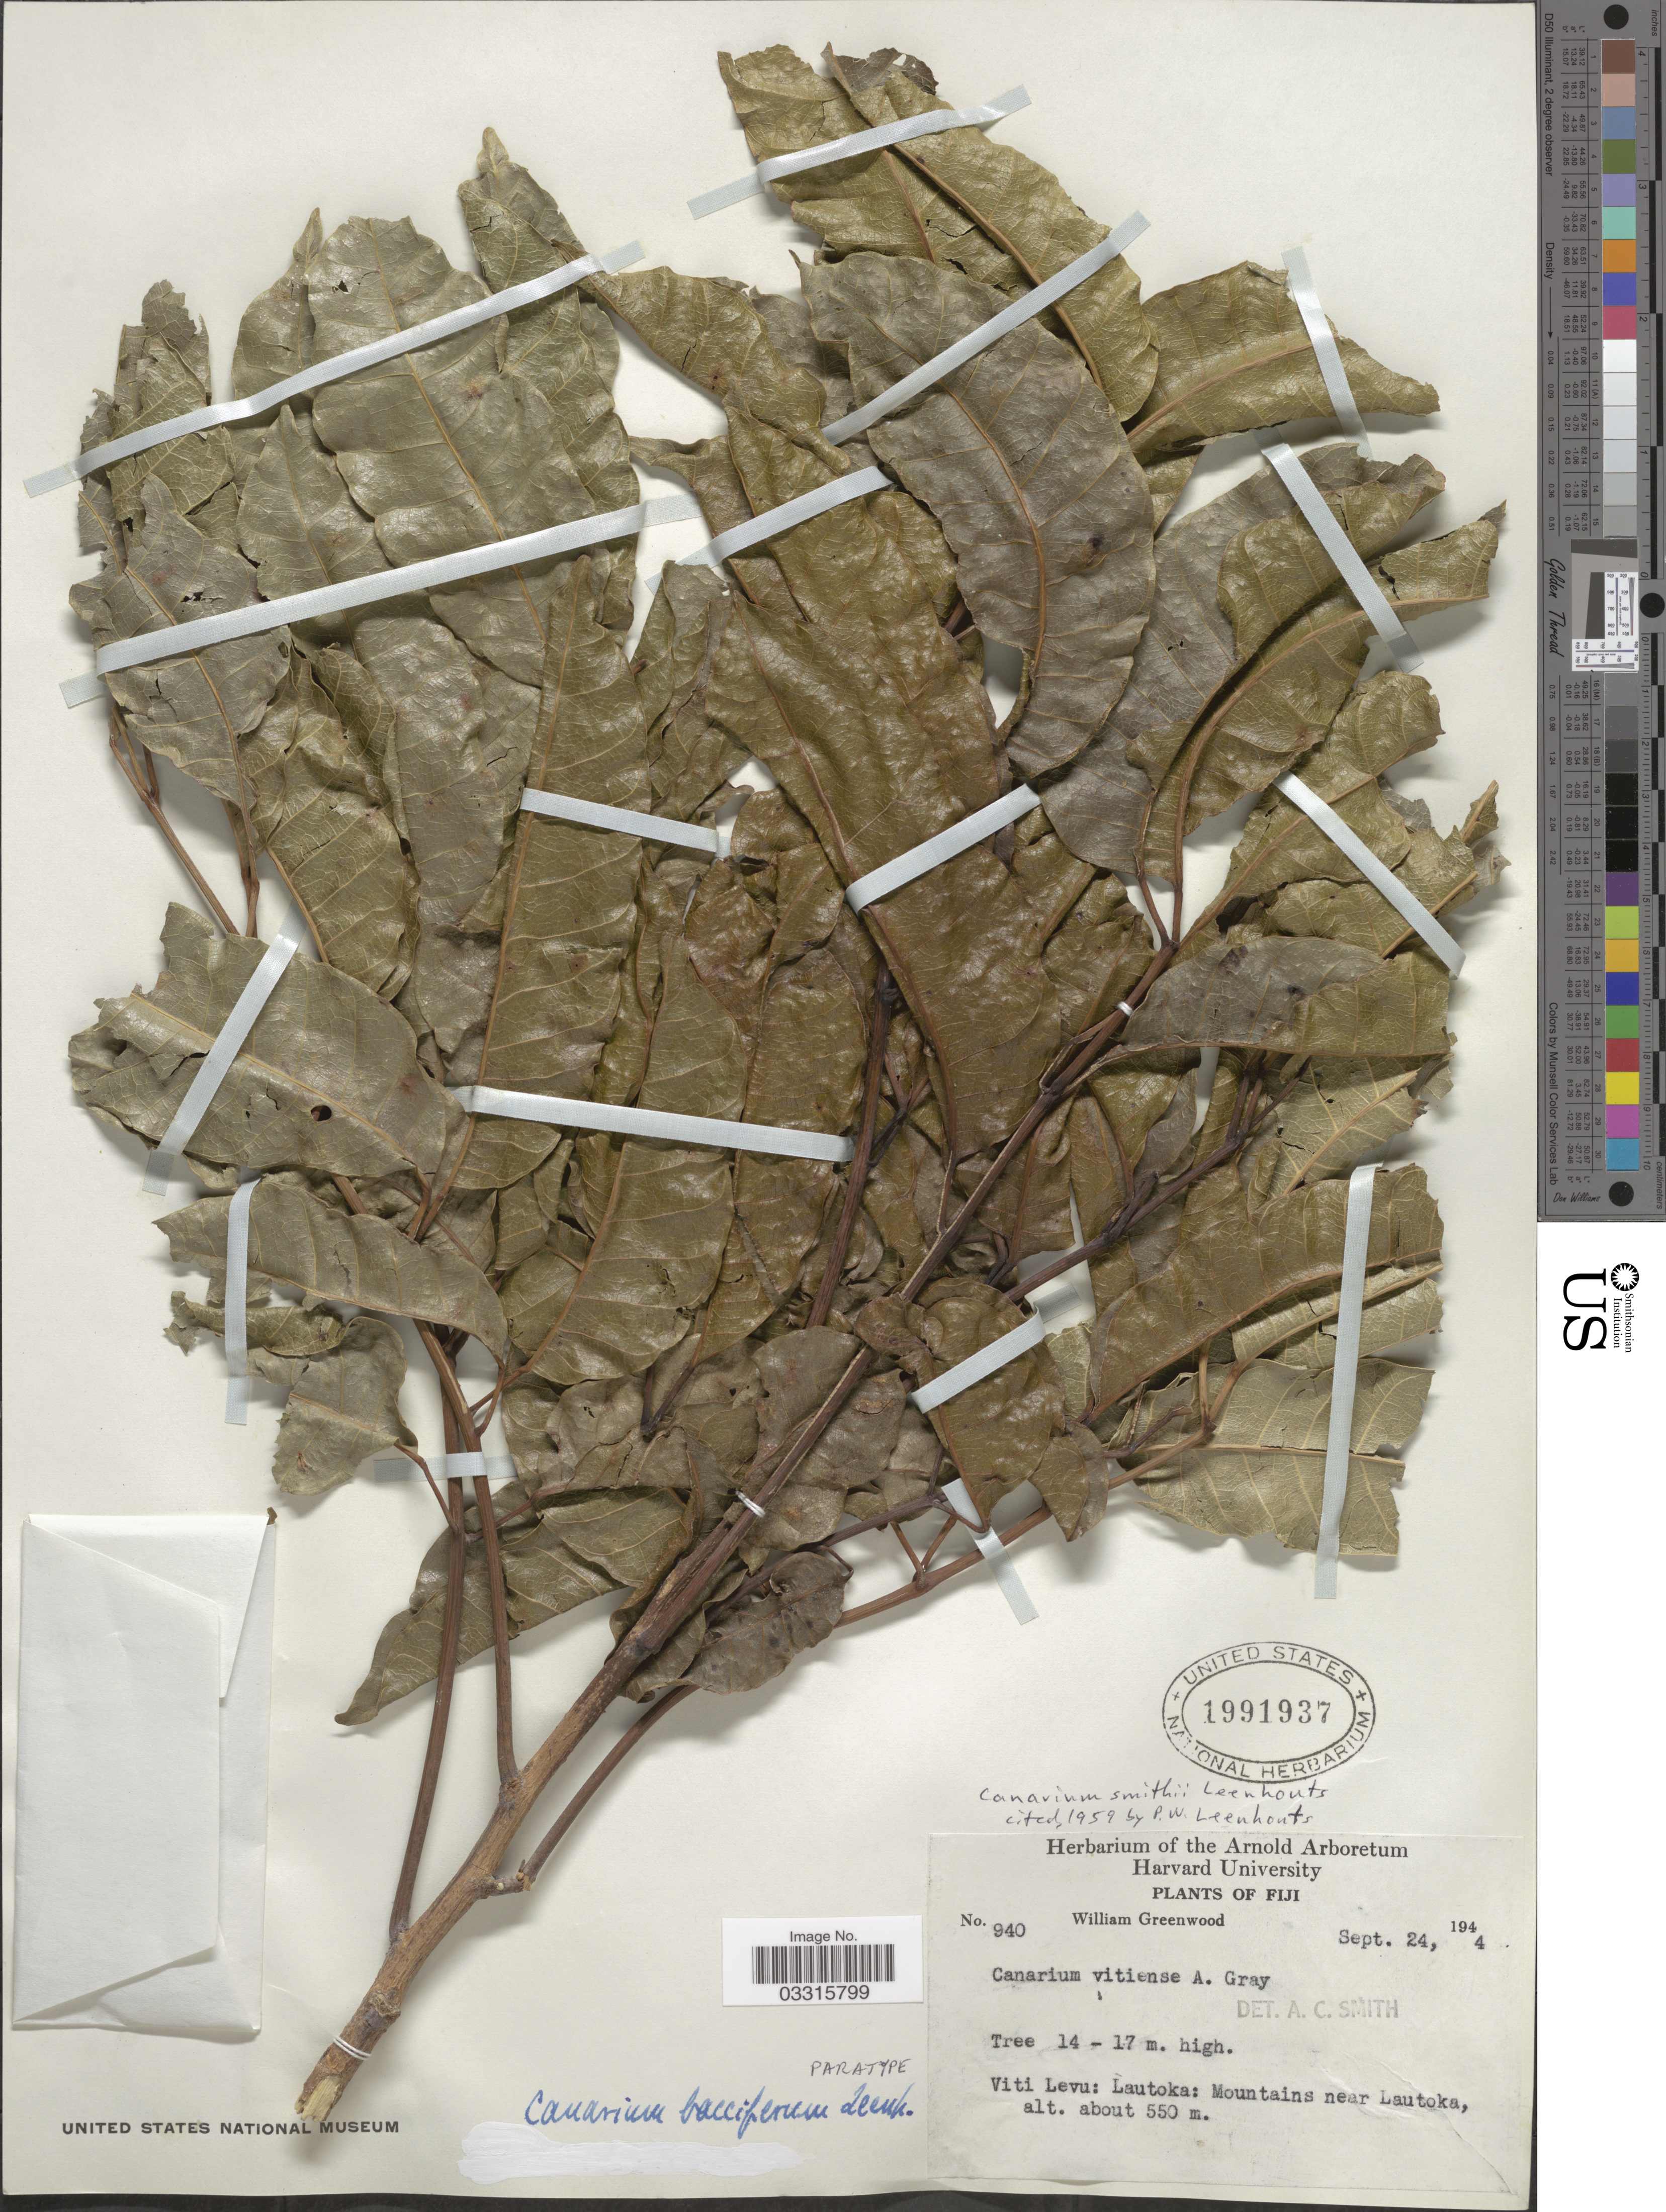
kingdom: Plantae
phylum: Tracheophyta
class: Magnoliopsida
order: Sapindales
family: Burseraceae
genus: Canarium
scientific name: Canarium smithii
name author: Leenh.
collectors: W. Greenwood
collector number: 940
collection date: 1944-09-24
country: Fiji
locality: Viti Levu: Lautoka: Mountains near Lautoka.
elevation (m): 550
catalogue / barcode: US 1991937